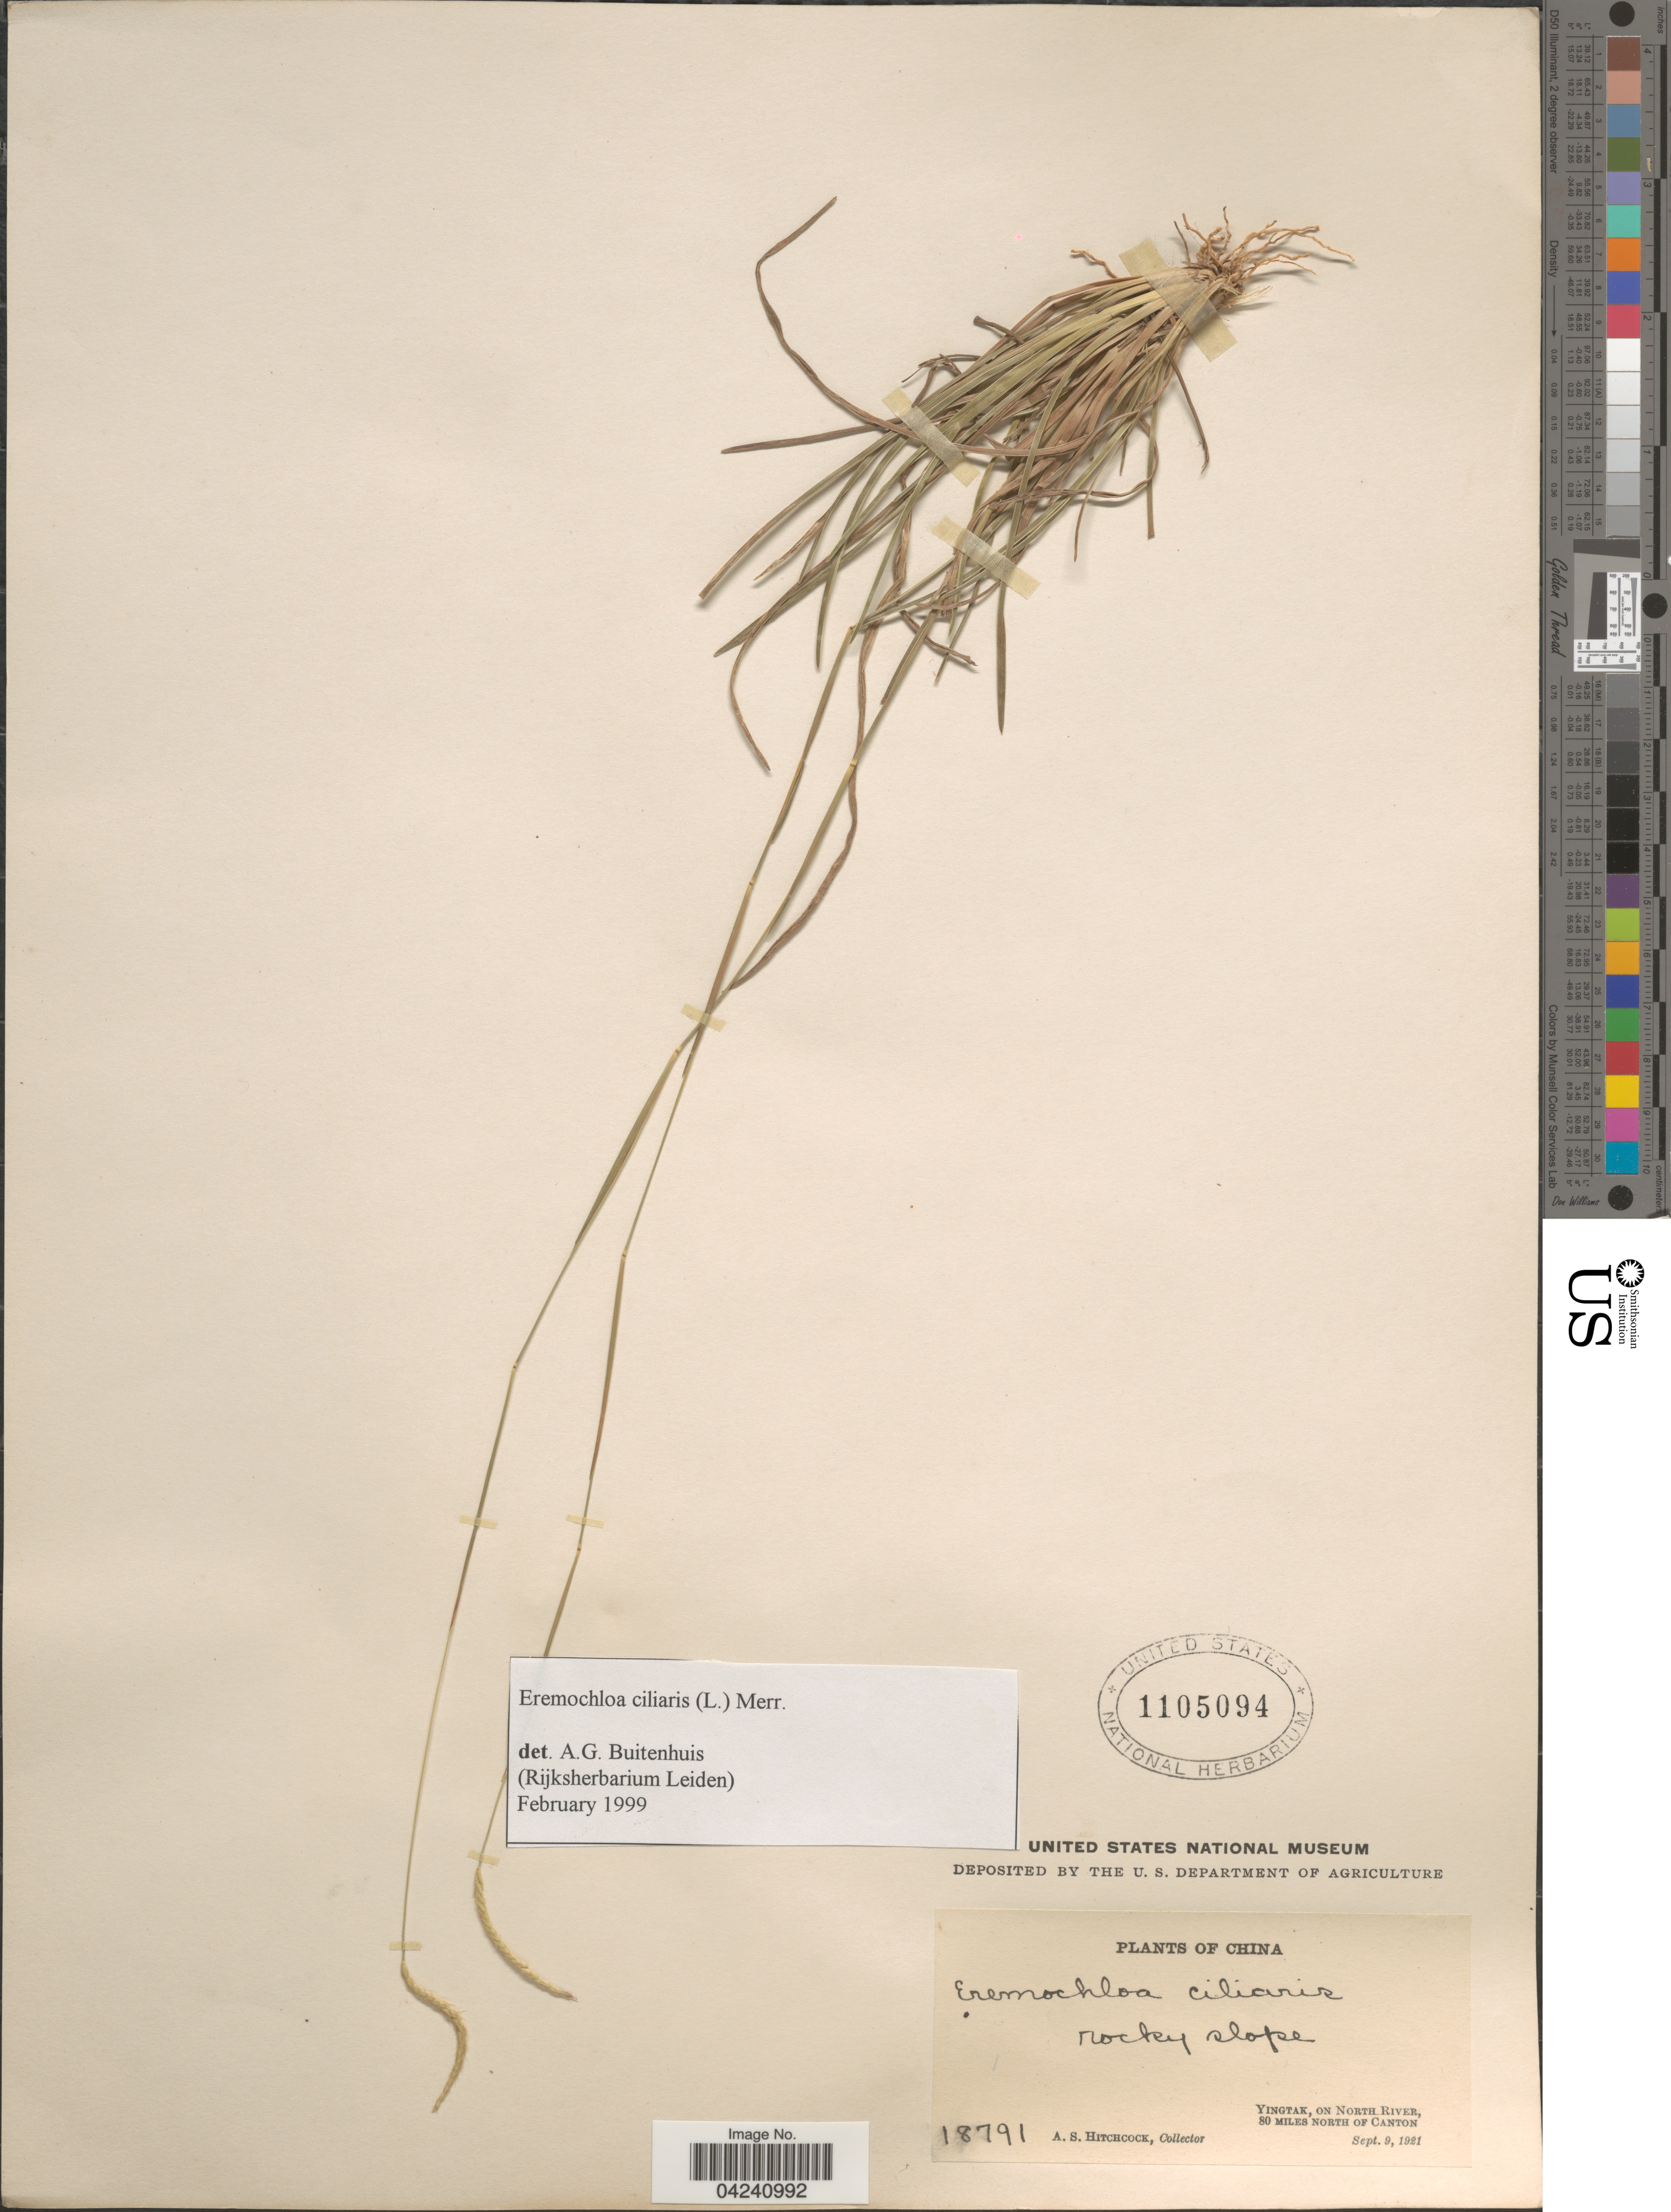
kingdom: Plantae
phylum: Tracheophyta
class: Liliopsida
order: Poales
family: Poaceae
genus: Eremochloa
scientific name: Eremochloa ciliaris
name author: (L.) Merr.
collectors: A. S. Hitchcock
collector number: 18791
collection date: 1921-09-09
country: China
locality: Yingtak, on North River, 80 miles north of Canton.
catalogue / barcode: US 1105094